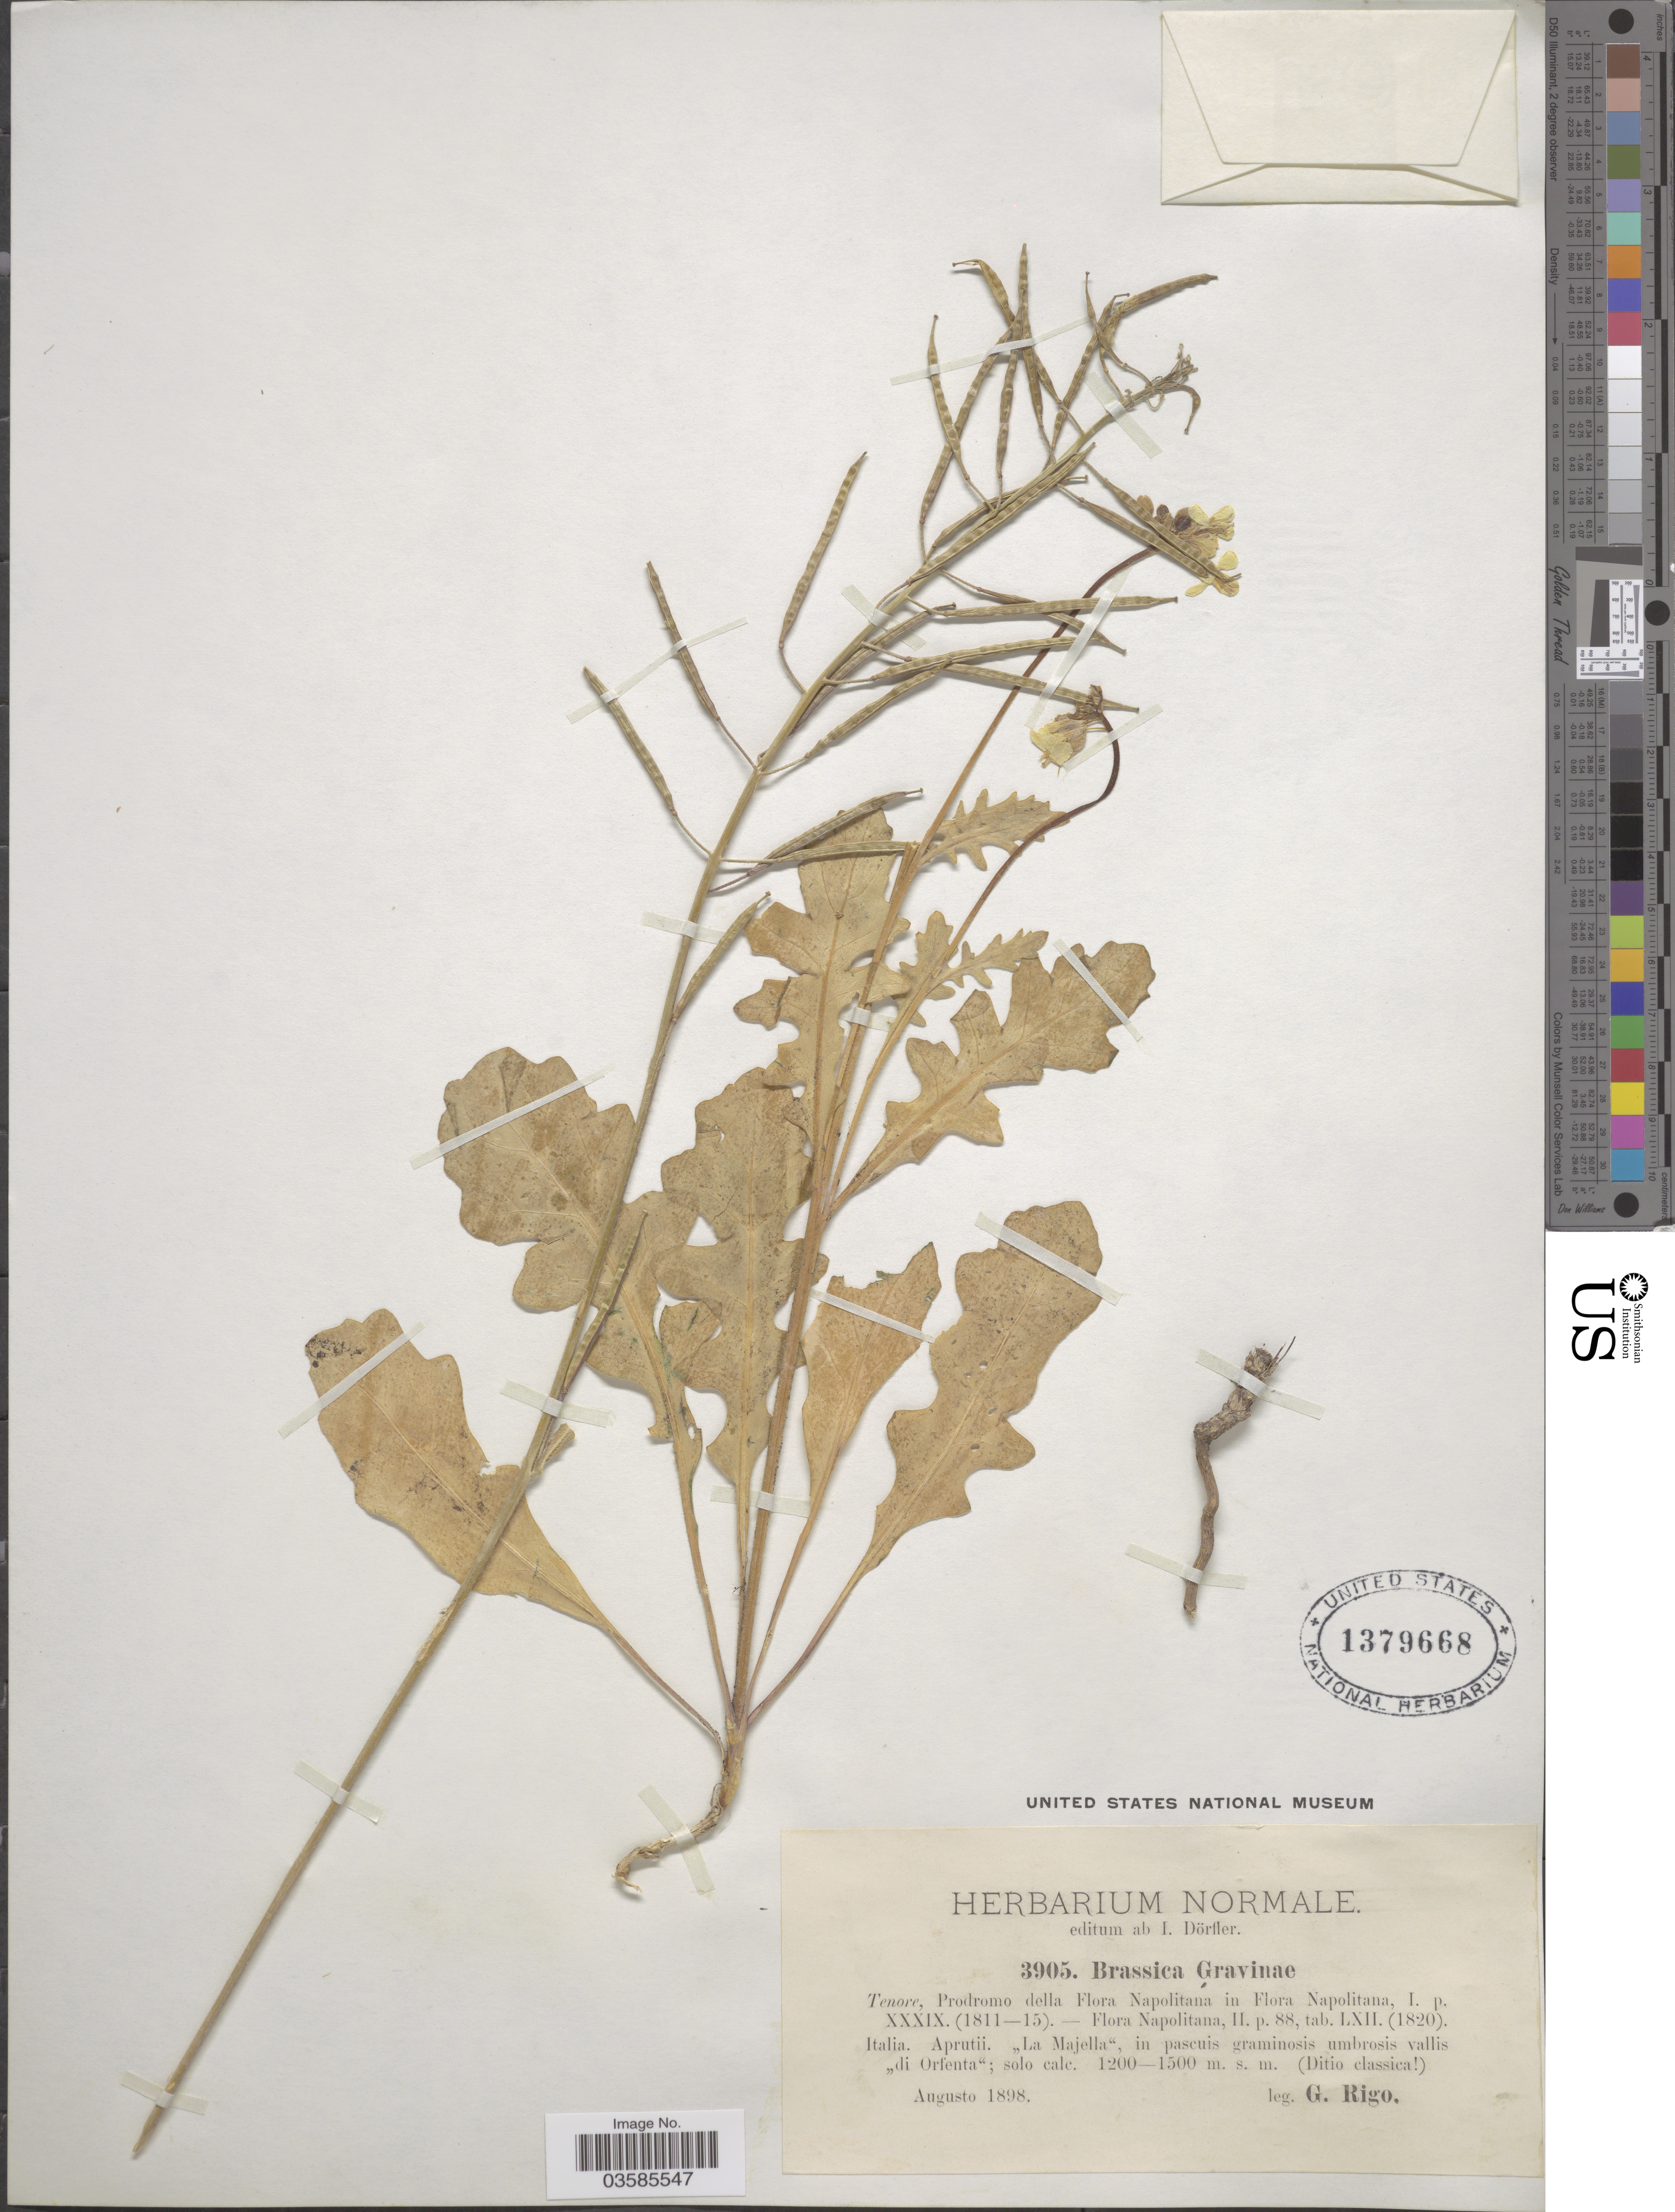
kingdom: Plantae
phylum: Tracheophyta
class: Magnoliopsida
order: Brassicales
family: Brassicaceae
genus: Brassica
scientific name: Brassica gravinae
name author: Ten.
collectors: G. Rigo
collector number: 3905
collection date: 1898-08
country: Italy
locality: Italia. Aprutii. "La Majella", in pascuis graminosis umbrosis vallis "di Orfenta" solo calc.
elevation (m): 1200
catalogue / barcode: US 1379668